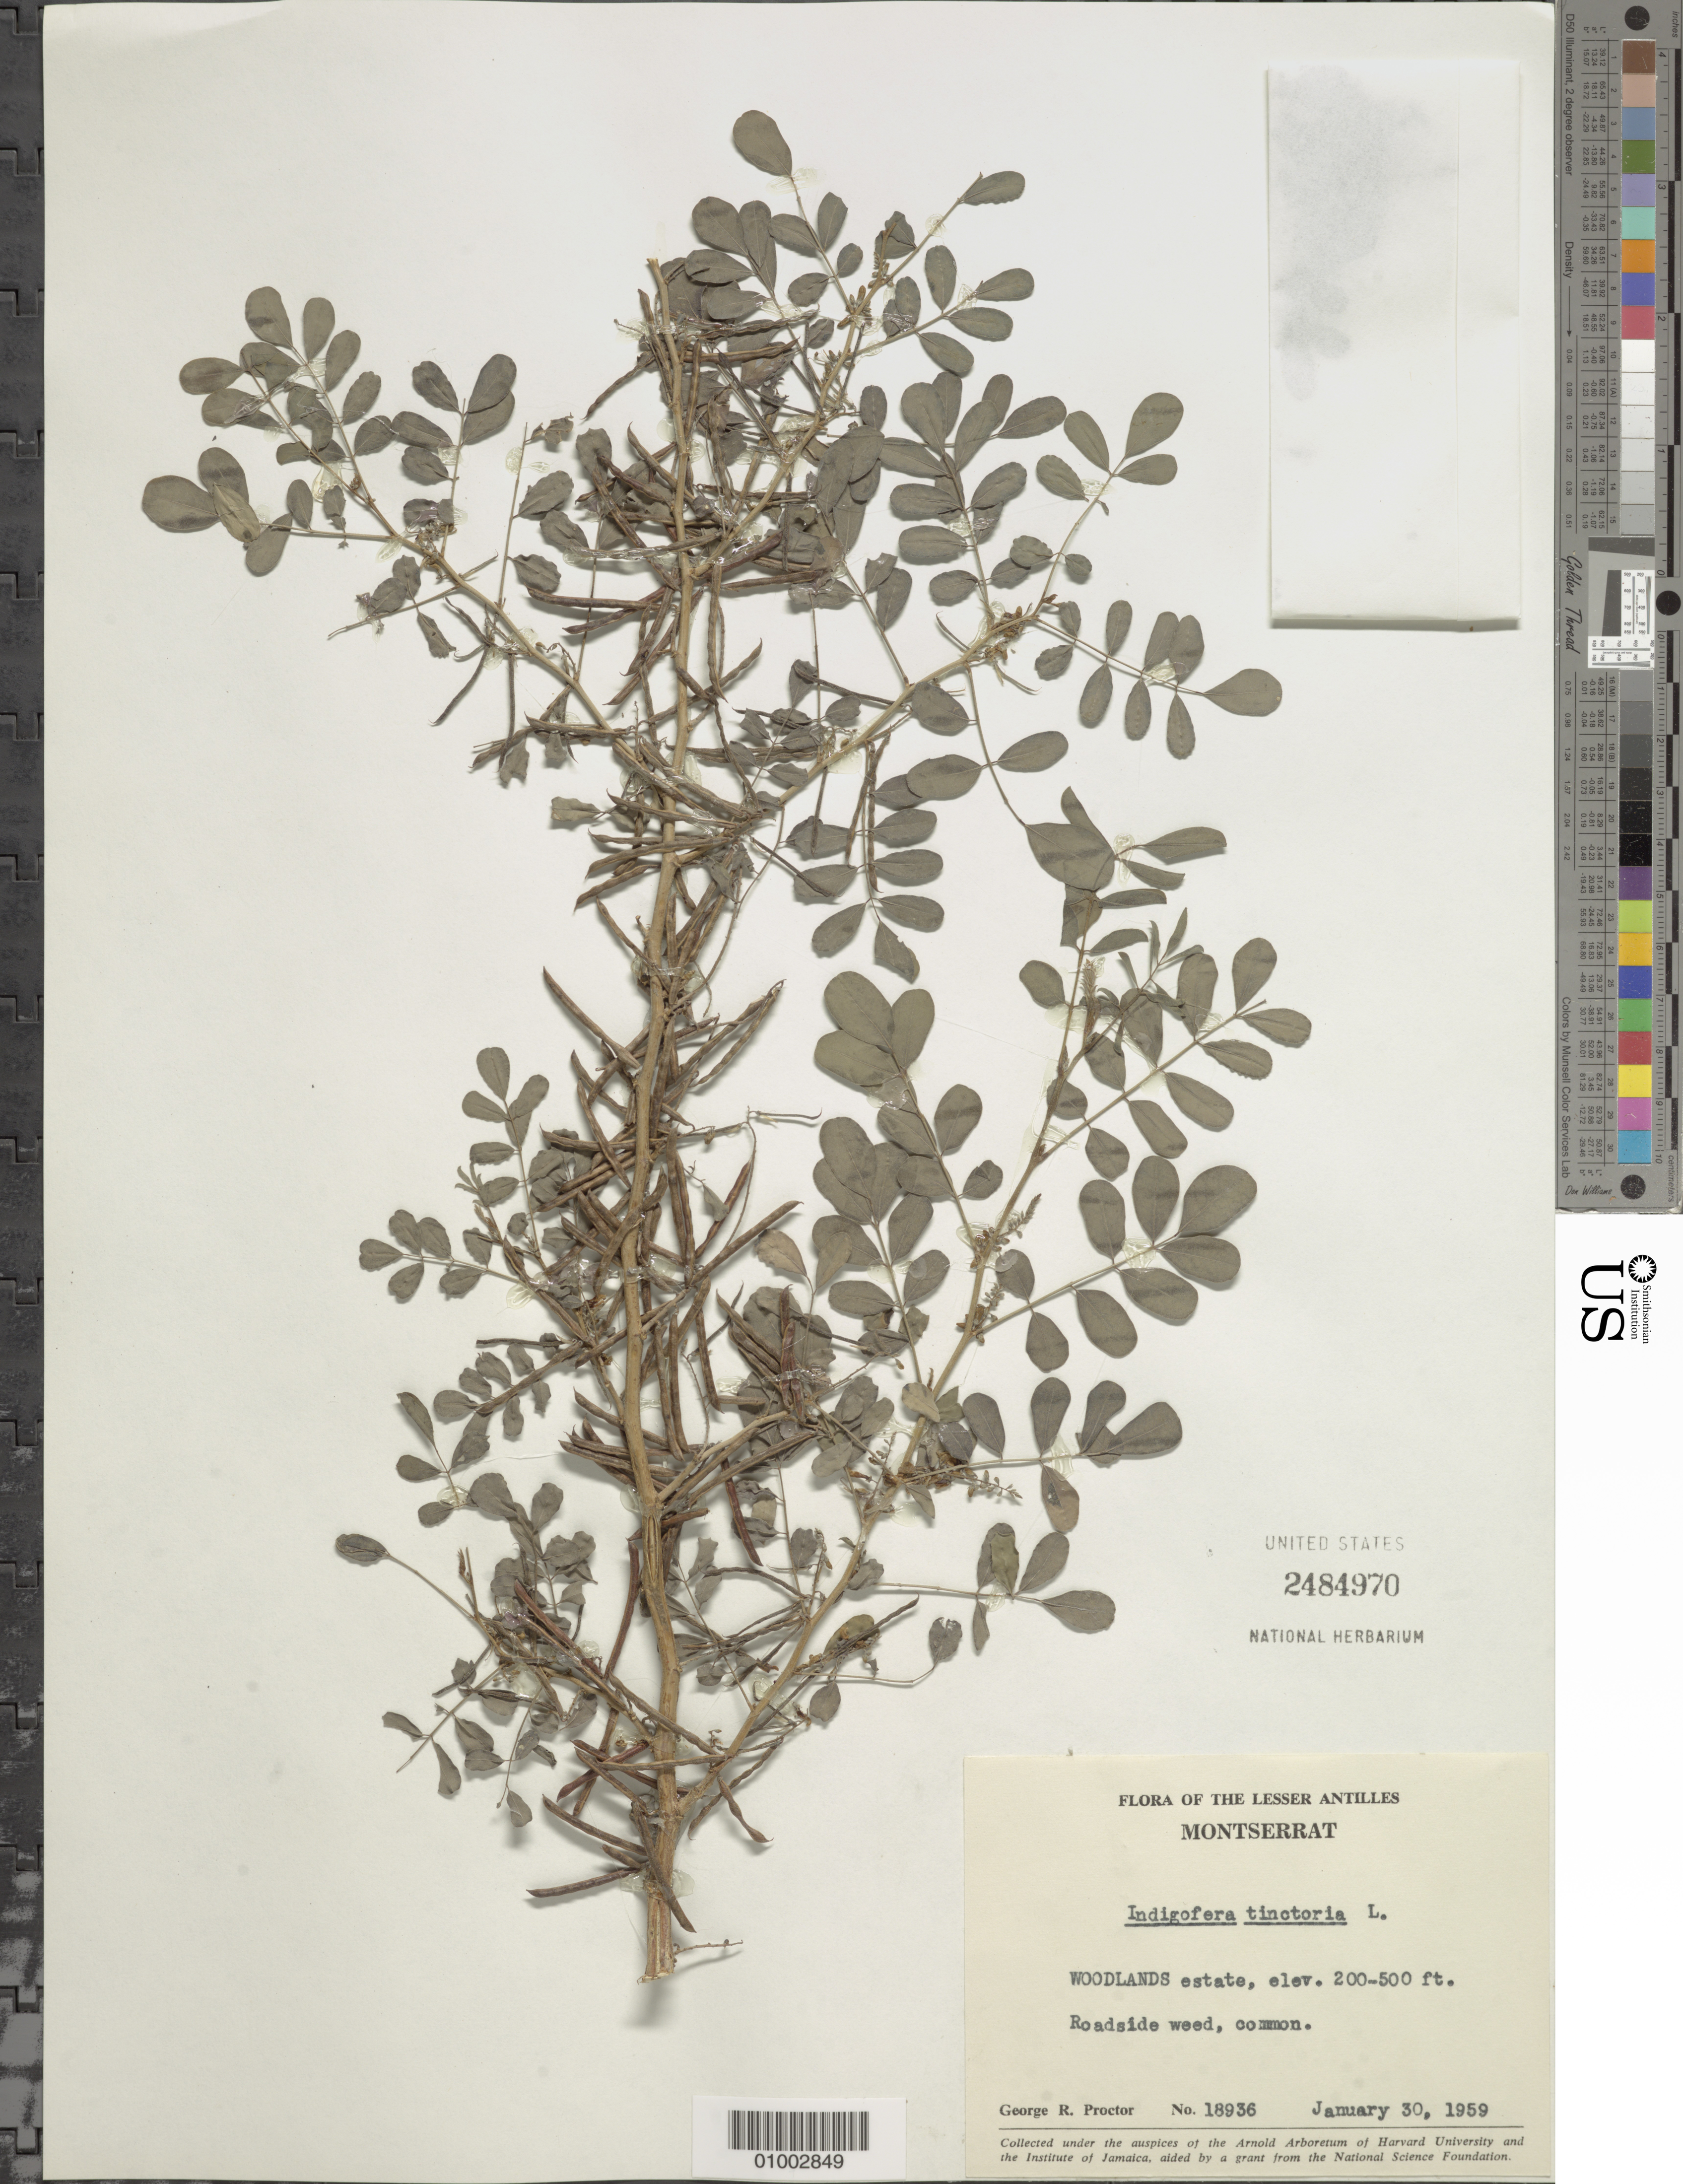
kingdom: Plantae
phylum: Tracheophyta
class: Magnoliopsida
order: Fabales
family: Fabaceae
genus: Indigofera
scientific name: Indigofera tinctoria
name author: L.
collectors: G. R. Proctor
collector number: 18936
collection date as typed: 30 Jan 1959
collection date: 1959-01-30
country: Montserrat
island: Montserrat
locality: Woodlands estate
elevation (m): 61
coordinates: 0 N, 0 E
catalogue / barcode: US 2484970